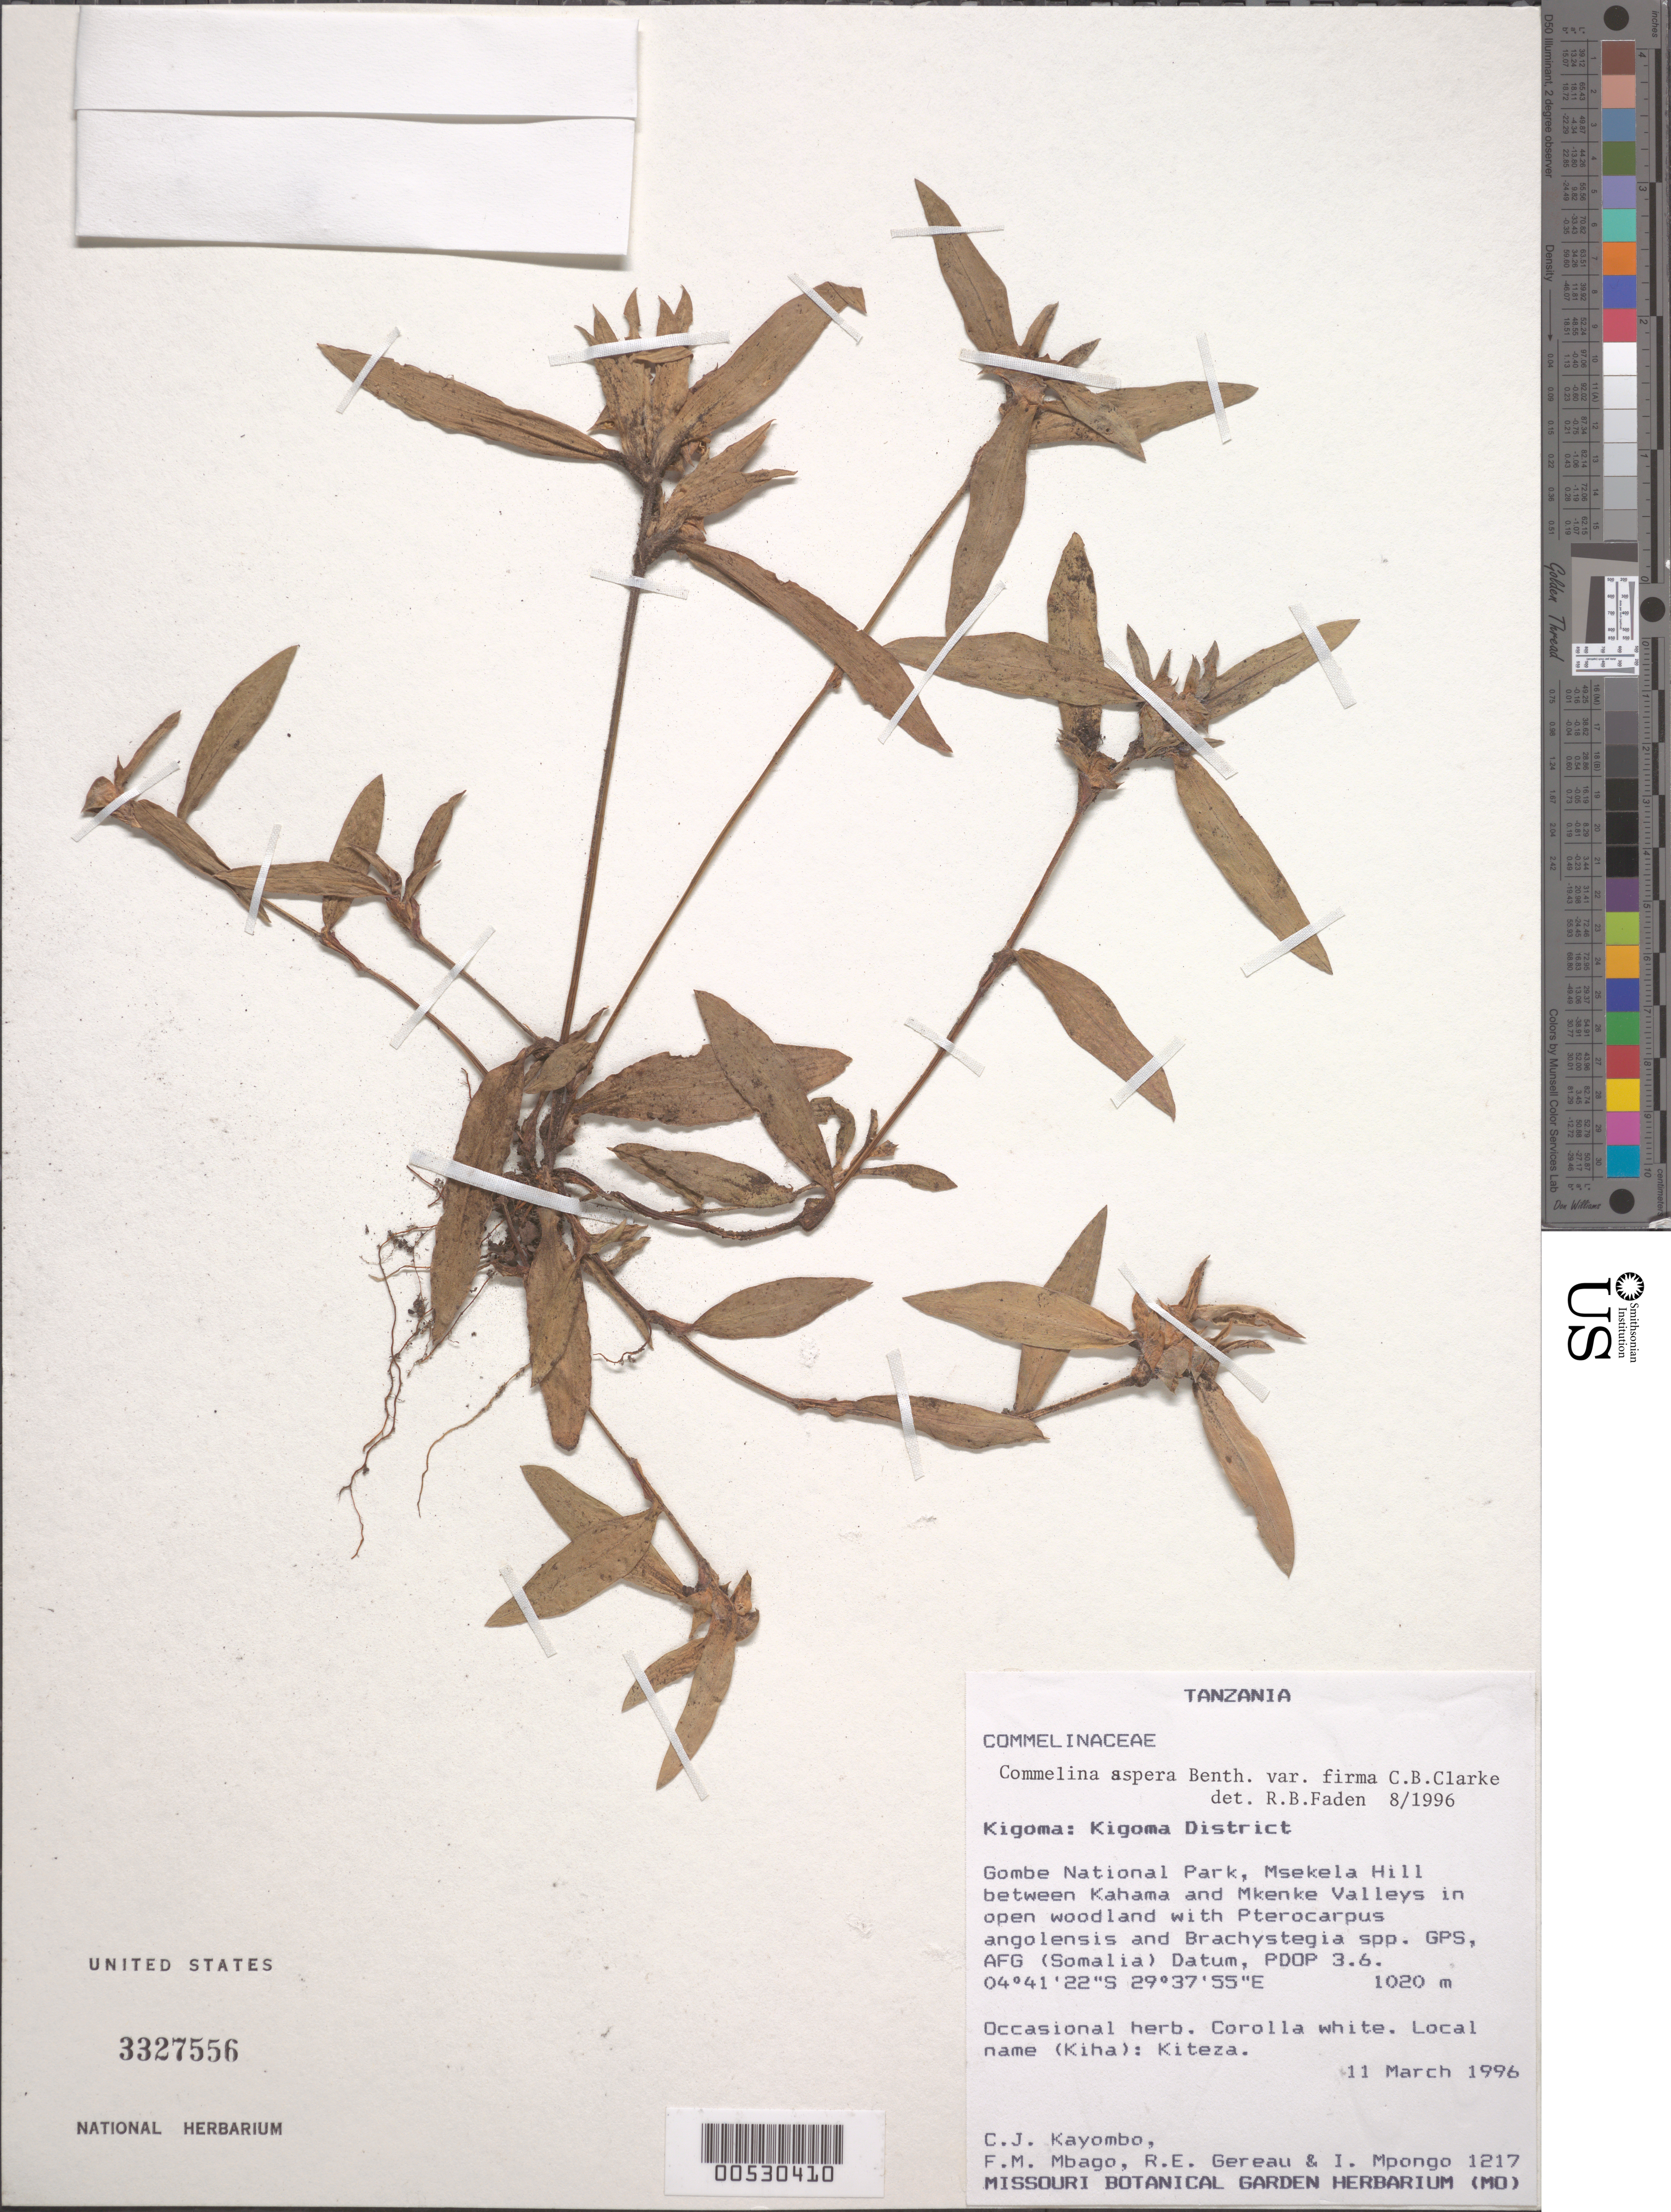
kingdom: Plantae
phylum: Tracheophyta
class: Liliopsida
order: Commelinales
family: Commelinaceae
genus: Commelina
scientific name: Commelina aspera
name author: G. Don ex Benth.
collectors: C. J. Kayombo, R. E. Gereau, I. Mpongo & F. Mbago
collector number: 1217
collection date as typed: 11 Mar 1996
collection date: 1996-03-11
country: Tanzania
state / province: Kigoma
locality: Kigoma dist., gombe national park, msekela hill between kahama and mkenke valleys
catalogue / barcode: US 3327556